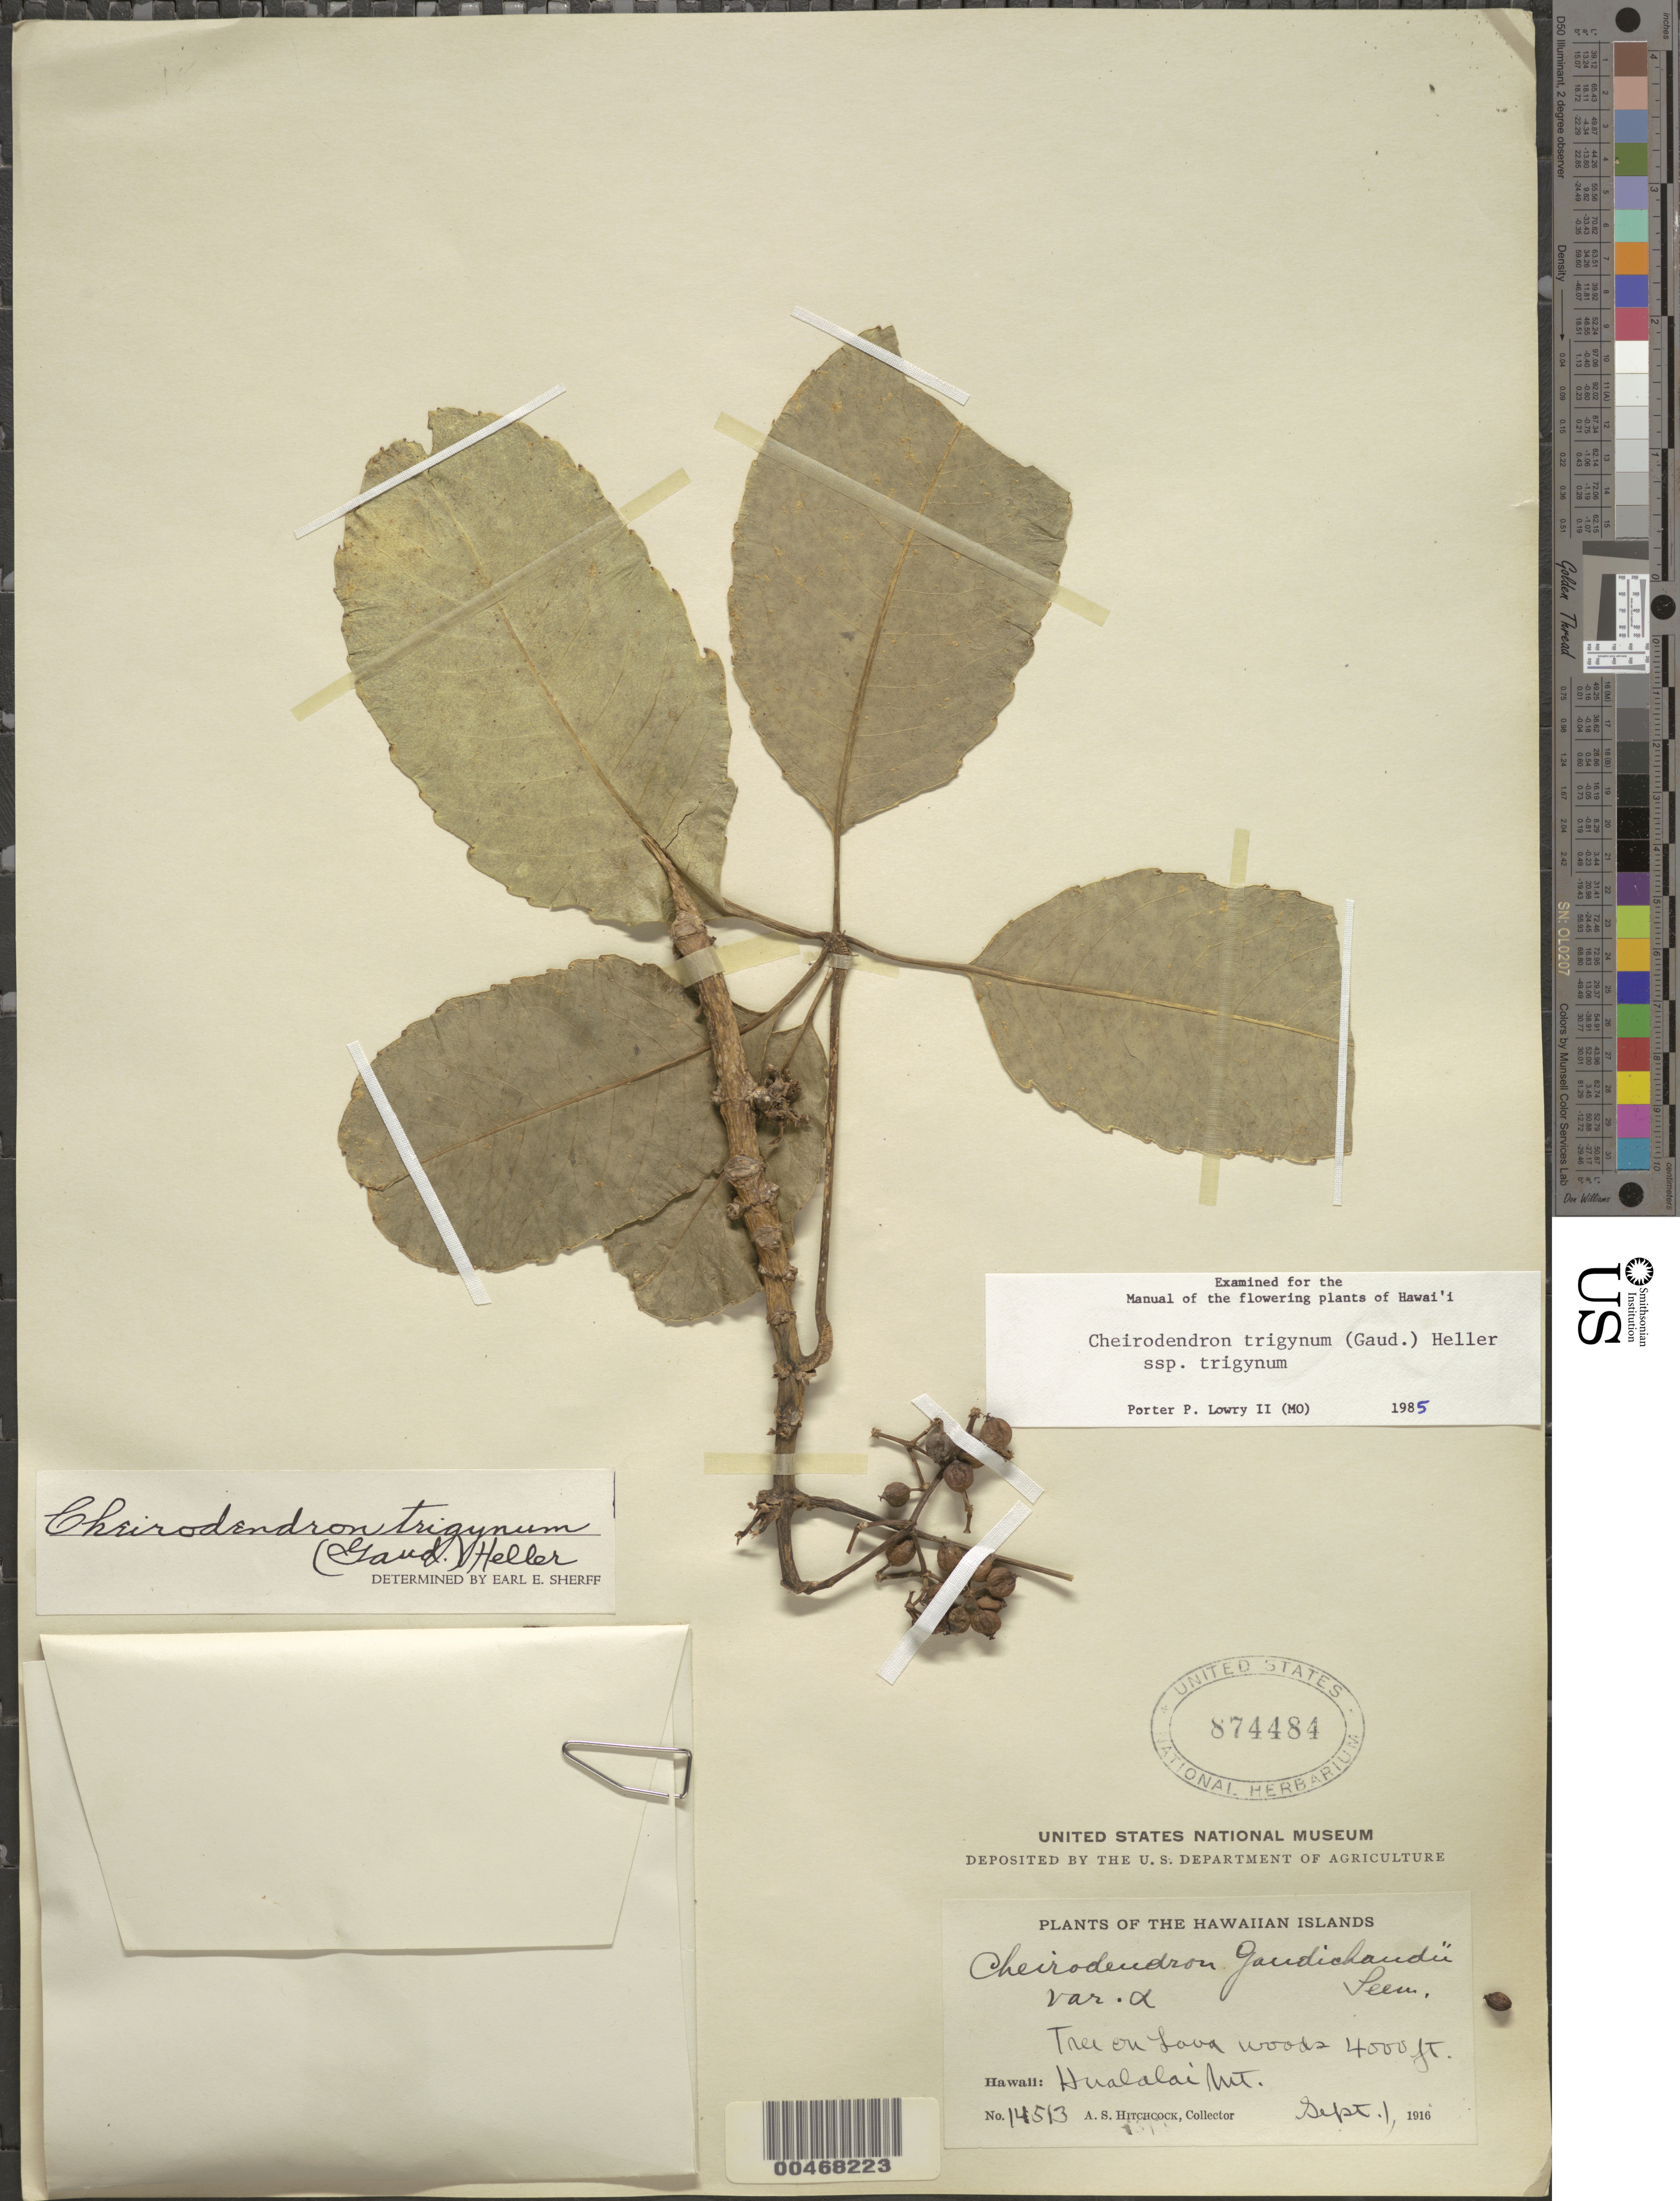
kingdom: Plantae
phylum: Tracheophyta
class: Magnoliopsida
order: Apiales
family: Araliaceae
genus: Cheirodendron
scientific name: Cheirodendron trigynum subsp. trigynum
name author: (Gaudich.) A. Heller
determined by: Lowry, P. P., (MO), Missouri Botanical Garden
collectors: A. S. Hitchcock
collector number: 14513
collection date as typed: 1 Sep 1916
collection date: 1916-09-01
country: United States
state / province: Hawaii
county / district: Hawaii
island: Hawaii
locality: Hualalai Mt.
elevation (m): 1219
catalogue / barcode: US 874484